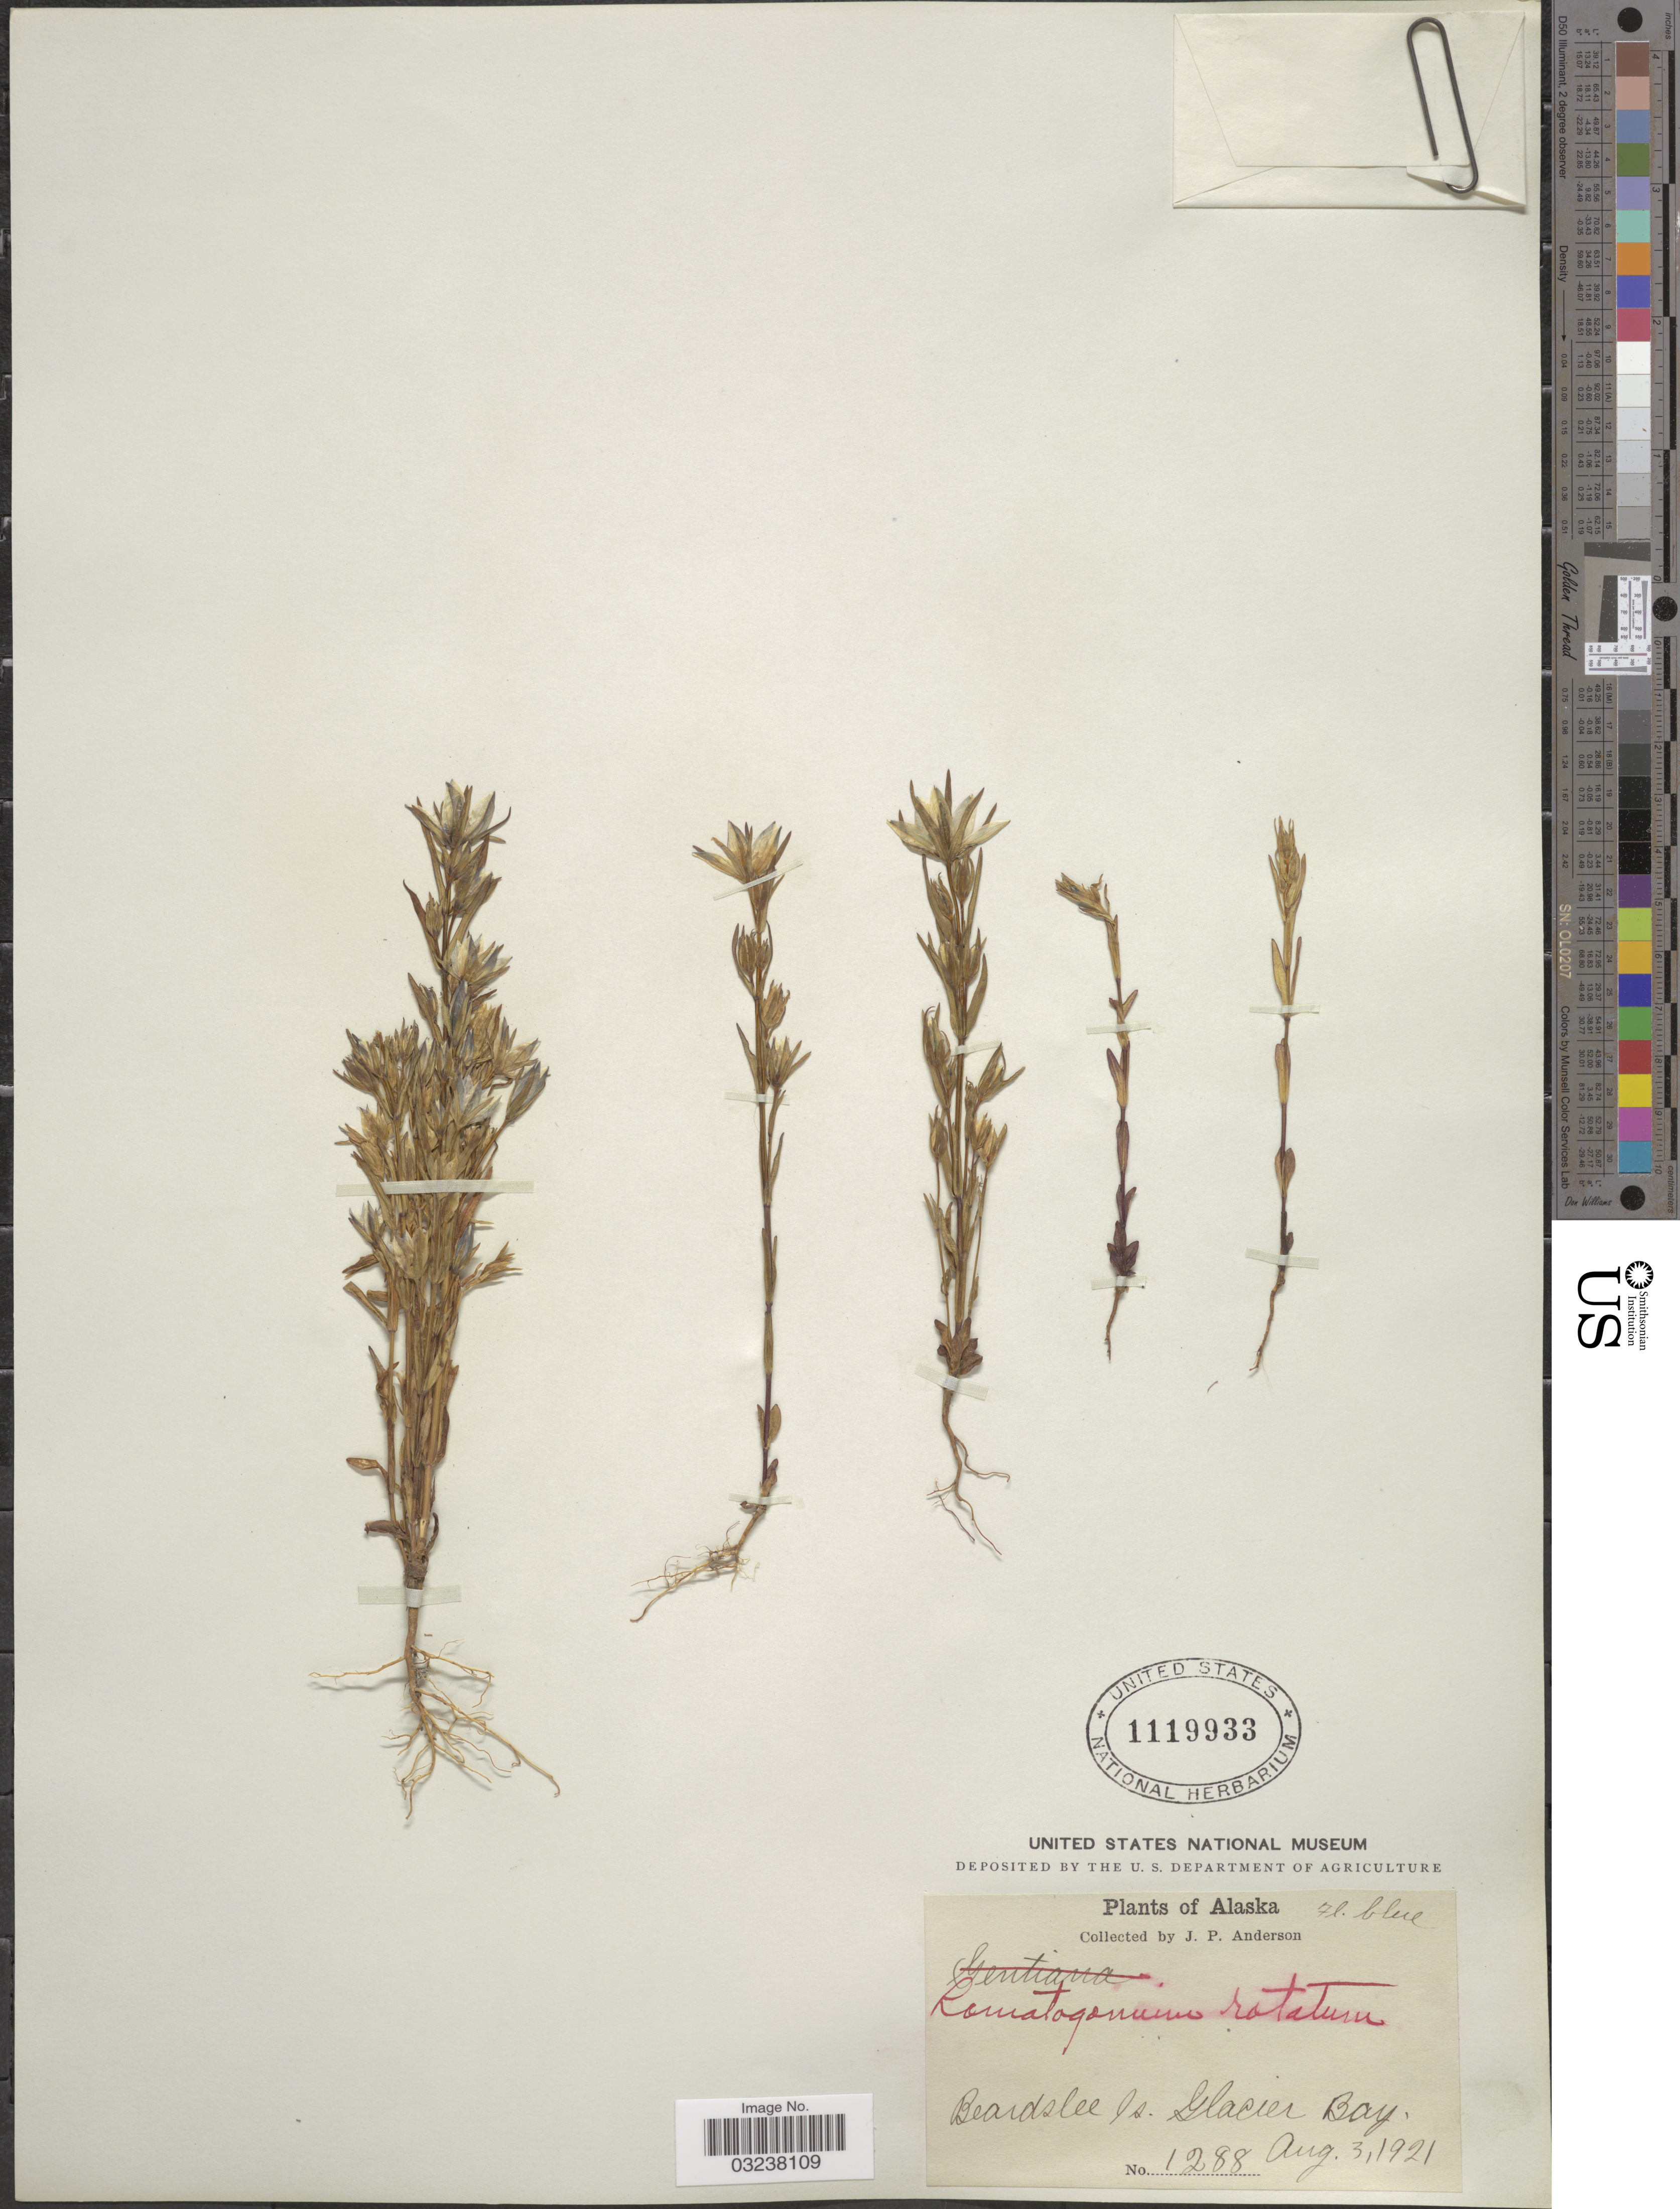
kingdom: Plantae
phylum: Tracheophyta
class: Magnoliopsida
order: Gentianales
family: Gentianaceae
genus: Lomatogonium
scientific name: Lomatogonium rotatum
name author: (L.) Fr.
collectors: J. P. Anderson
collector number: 1288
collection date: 1921-08-31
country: United States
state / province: Alaska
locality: Beardslee Is. Glacier Bay.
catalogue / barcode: US 1119933